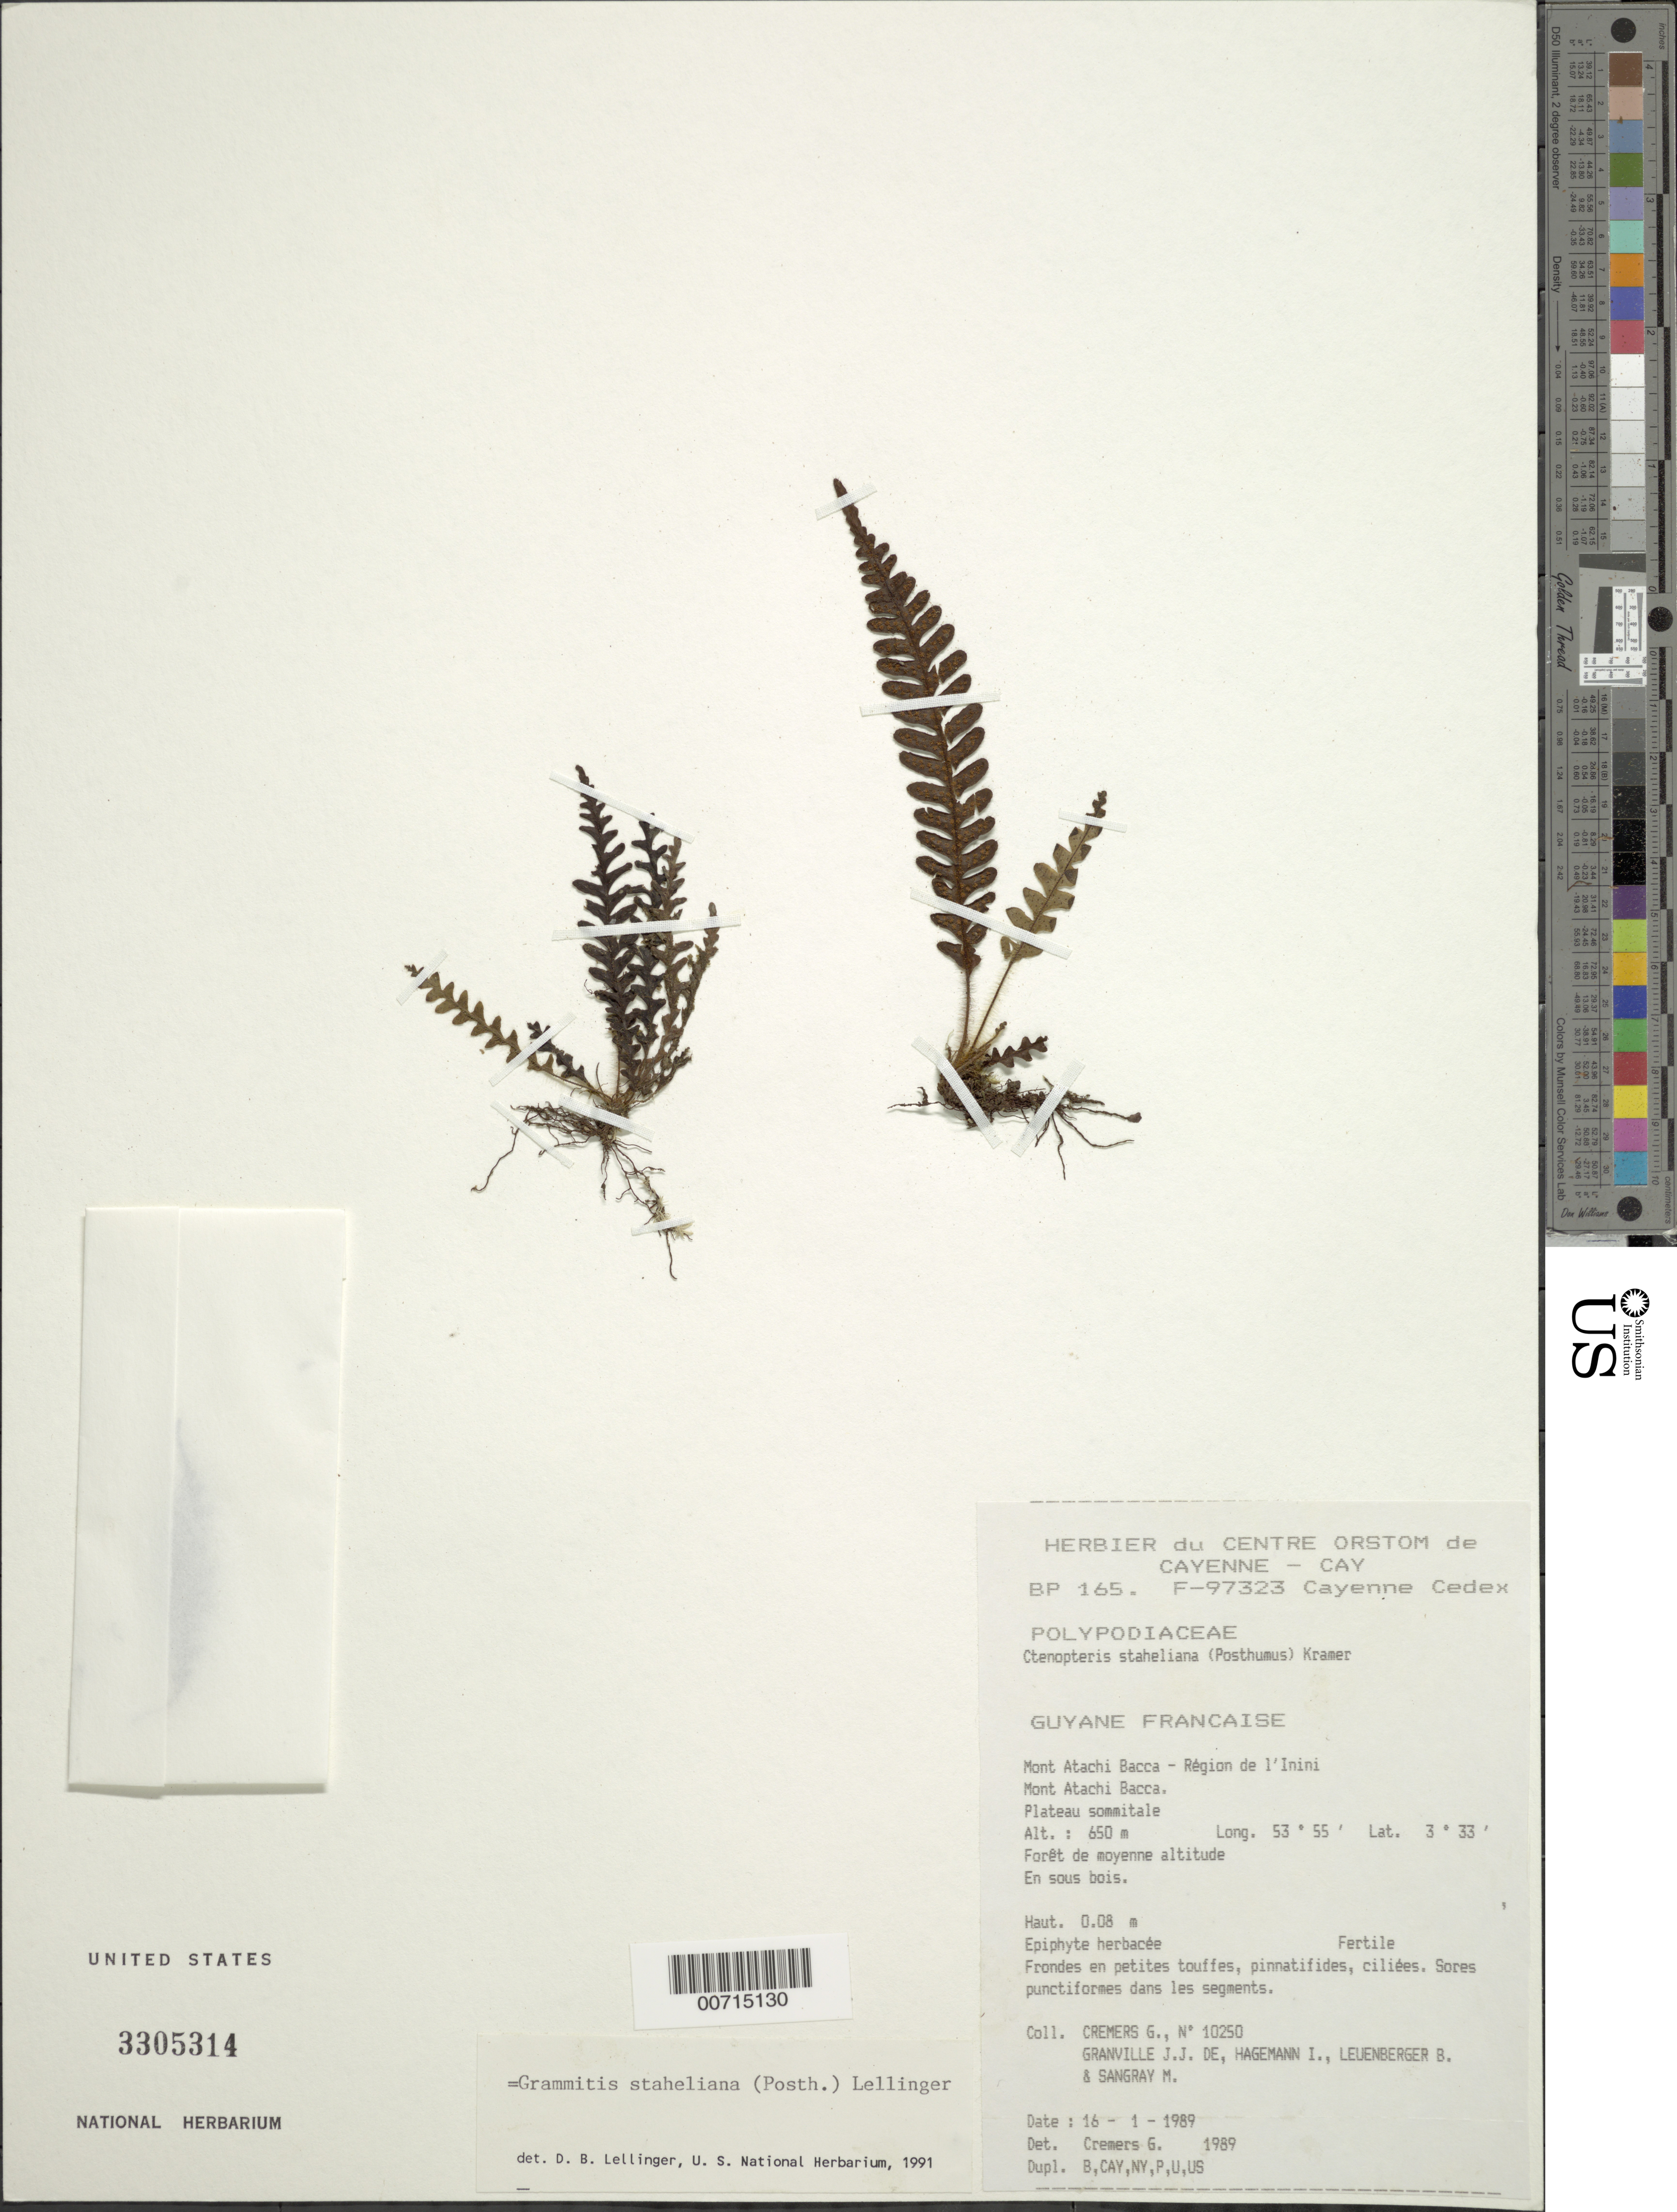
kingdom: Plantae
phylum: Tracheophyta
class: Polypodiopsida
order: Polypodiales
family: Polypodiaceae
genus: Terpsichore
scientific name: Terpsichore staheliana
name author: (Posth.) A.R. Sm.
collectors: G. Cremers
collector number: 10250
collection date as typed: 16-Jan-89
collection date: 1989-01-16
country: French Guiana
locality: Mont Atachi Bacca, région de l'Inini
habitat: Forest, middle altitude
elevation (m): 650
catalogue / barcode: US 3305314